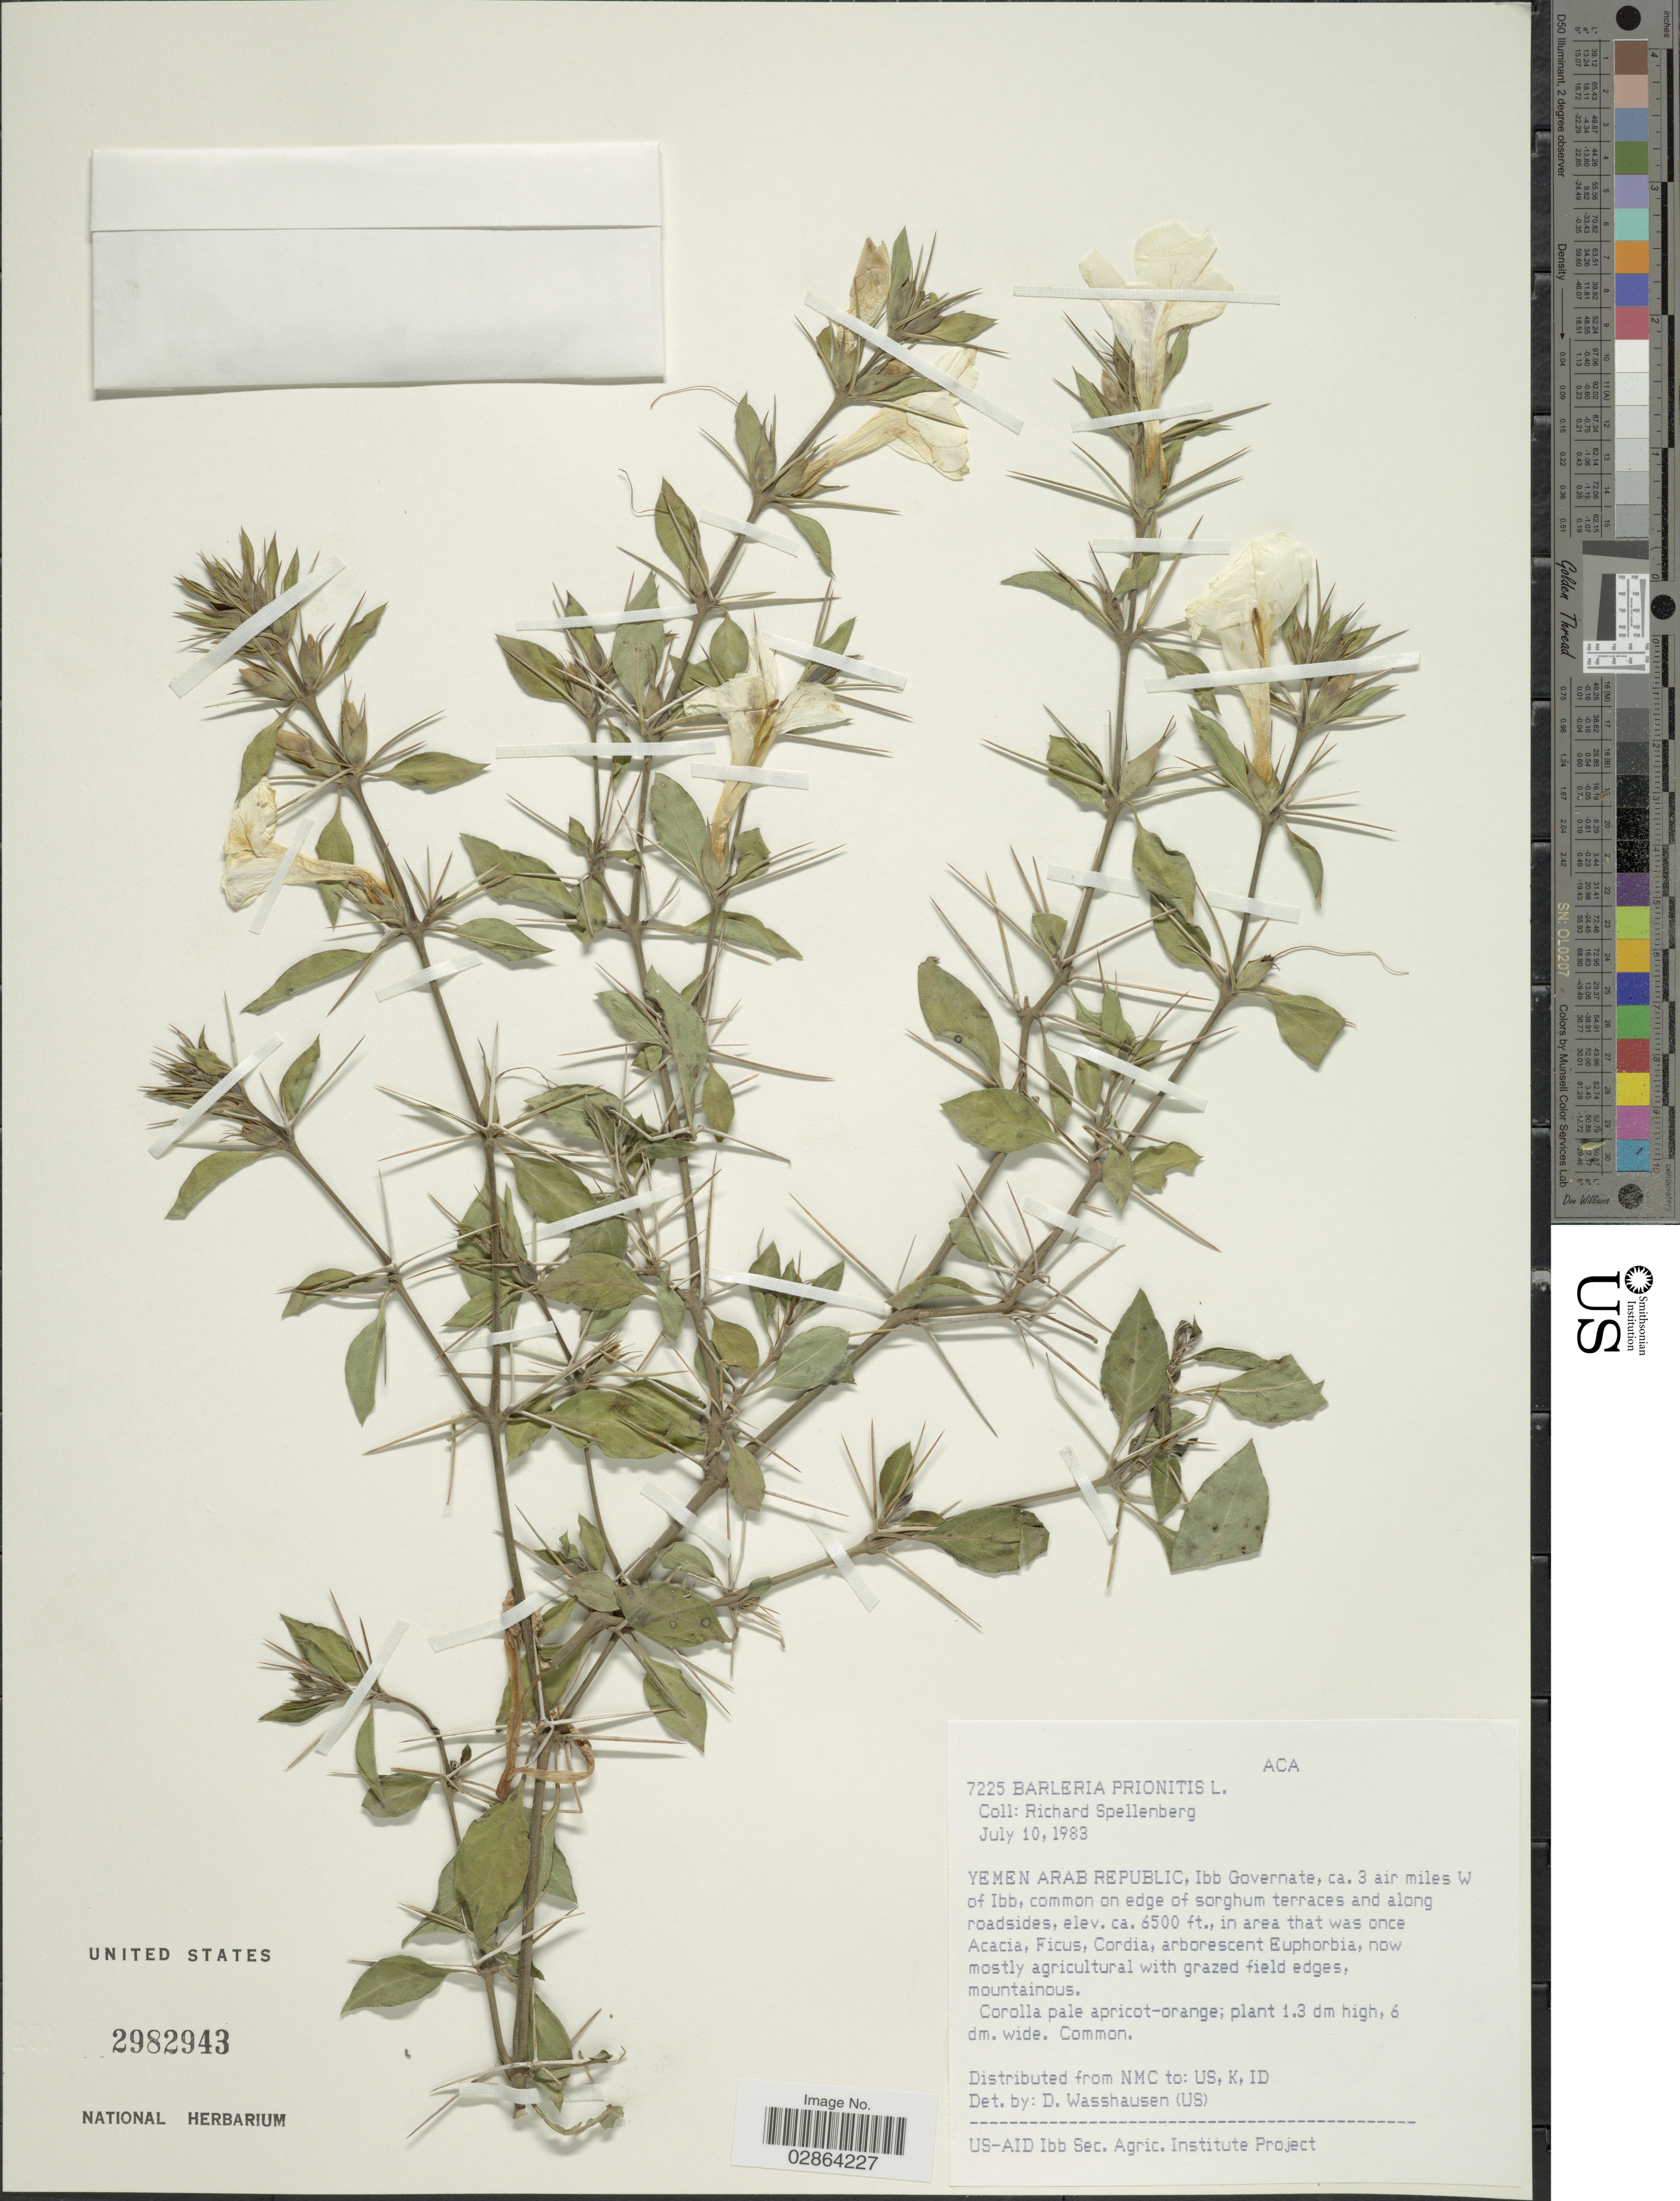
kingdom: Plantae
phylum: Tracheophyta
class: Magnoliopsida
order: Lamiales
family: Acanthaceae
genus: Barleria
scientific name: Barleria prionitis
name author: L.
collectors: R. Spellenberg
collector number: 7225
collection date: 1983-07-10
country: Yemen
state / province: Ibb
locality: Yemen Arab Republic, Ibb Governate, ca. 3 air miles W of Ibb.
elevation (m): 1981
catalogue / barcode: US 2982943